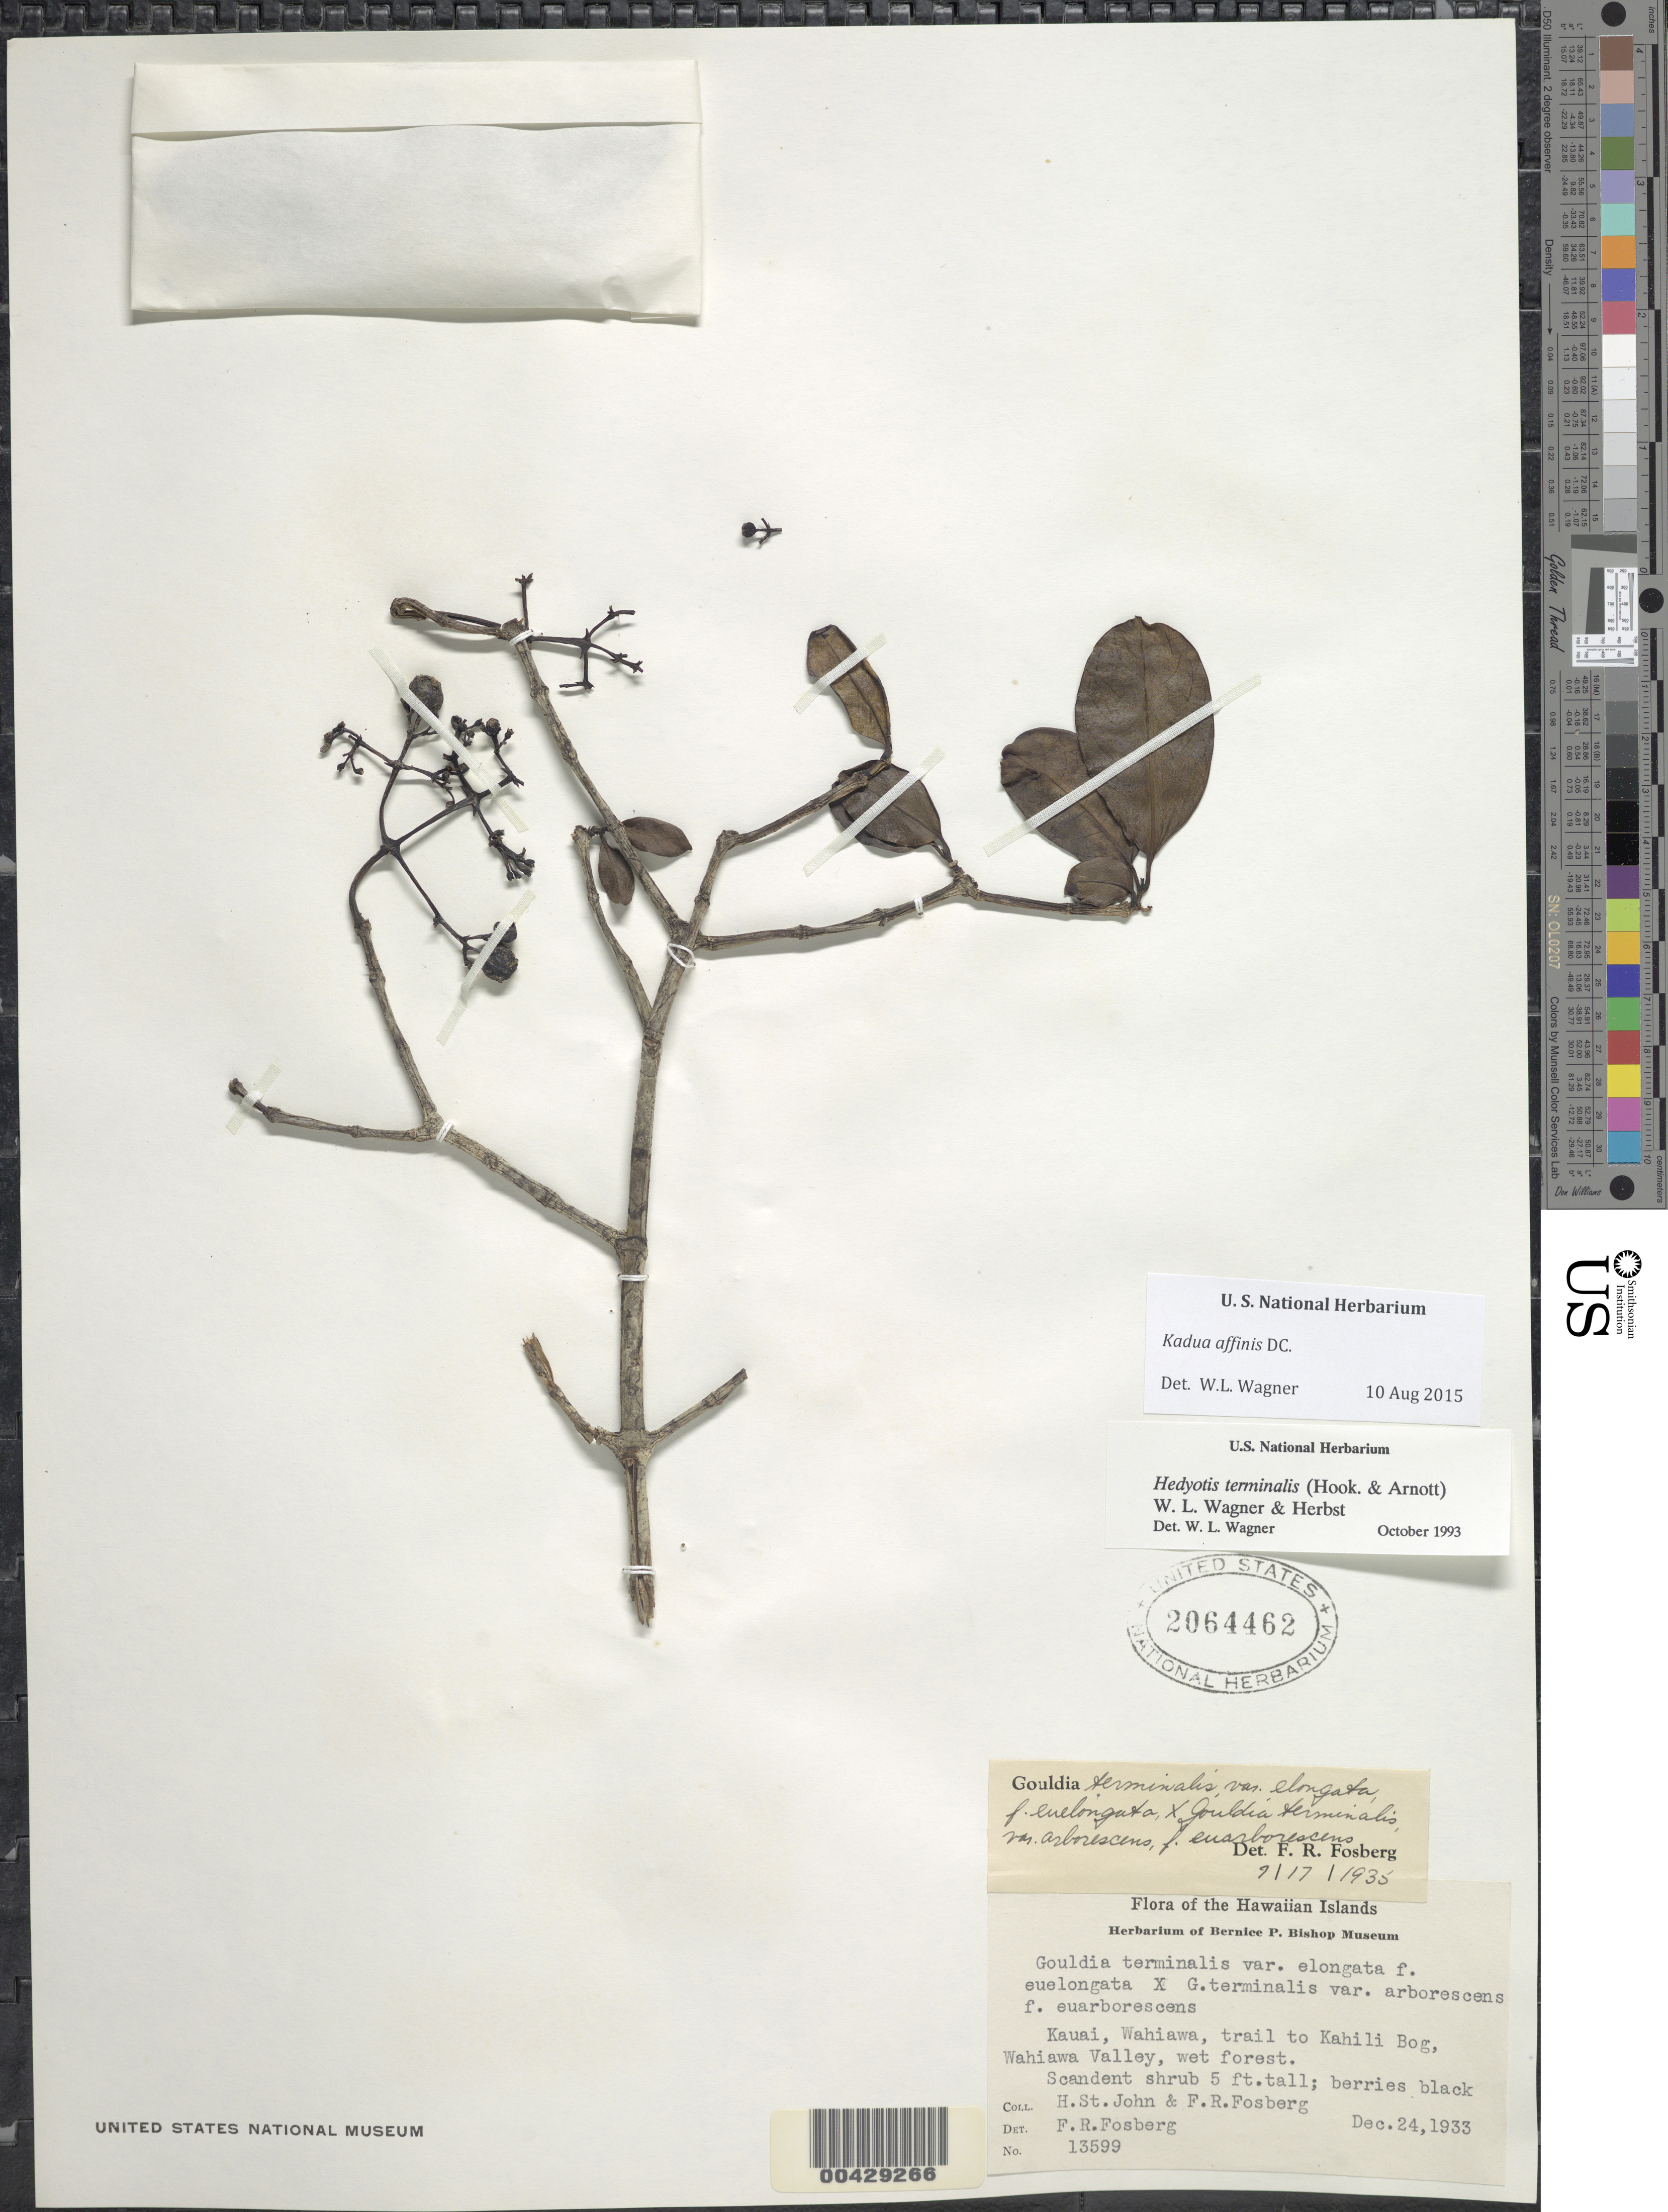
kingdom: Plantae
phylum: Tracheophyta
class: Magnoliopsida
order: Gentianales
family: Rubiaceae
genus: Kadua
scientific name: Kadua affinis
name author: DC.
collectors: H. St. John & F. R. Fosberg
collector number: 13599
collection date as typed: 24 Dec 1933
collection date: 1933-12-24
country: United States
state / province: Hawaii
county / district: Kauai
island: Kaua'i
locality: Wahiawa, trail to Kahili Bog, Wahiawa Valley.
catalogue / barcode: US 2064462